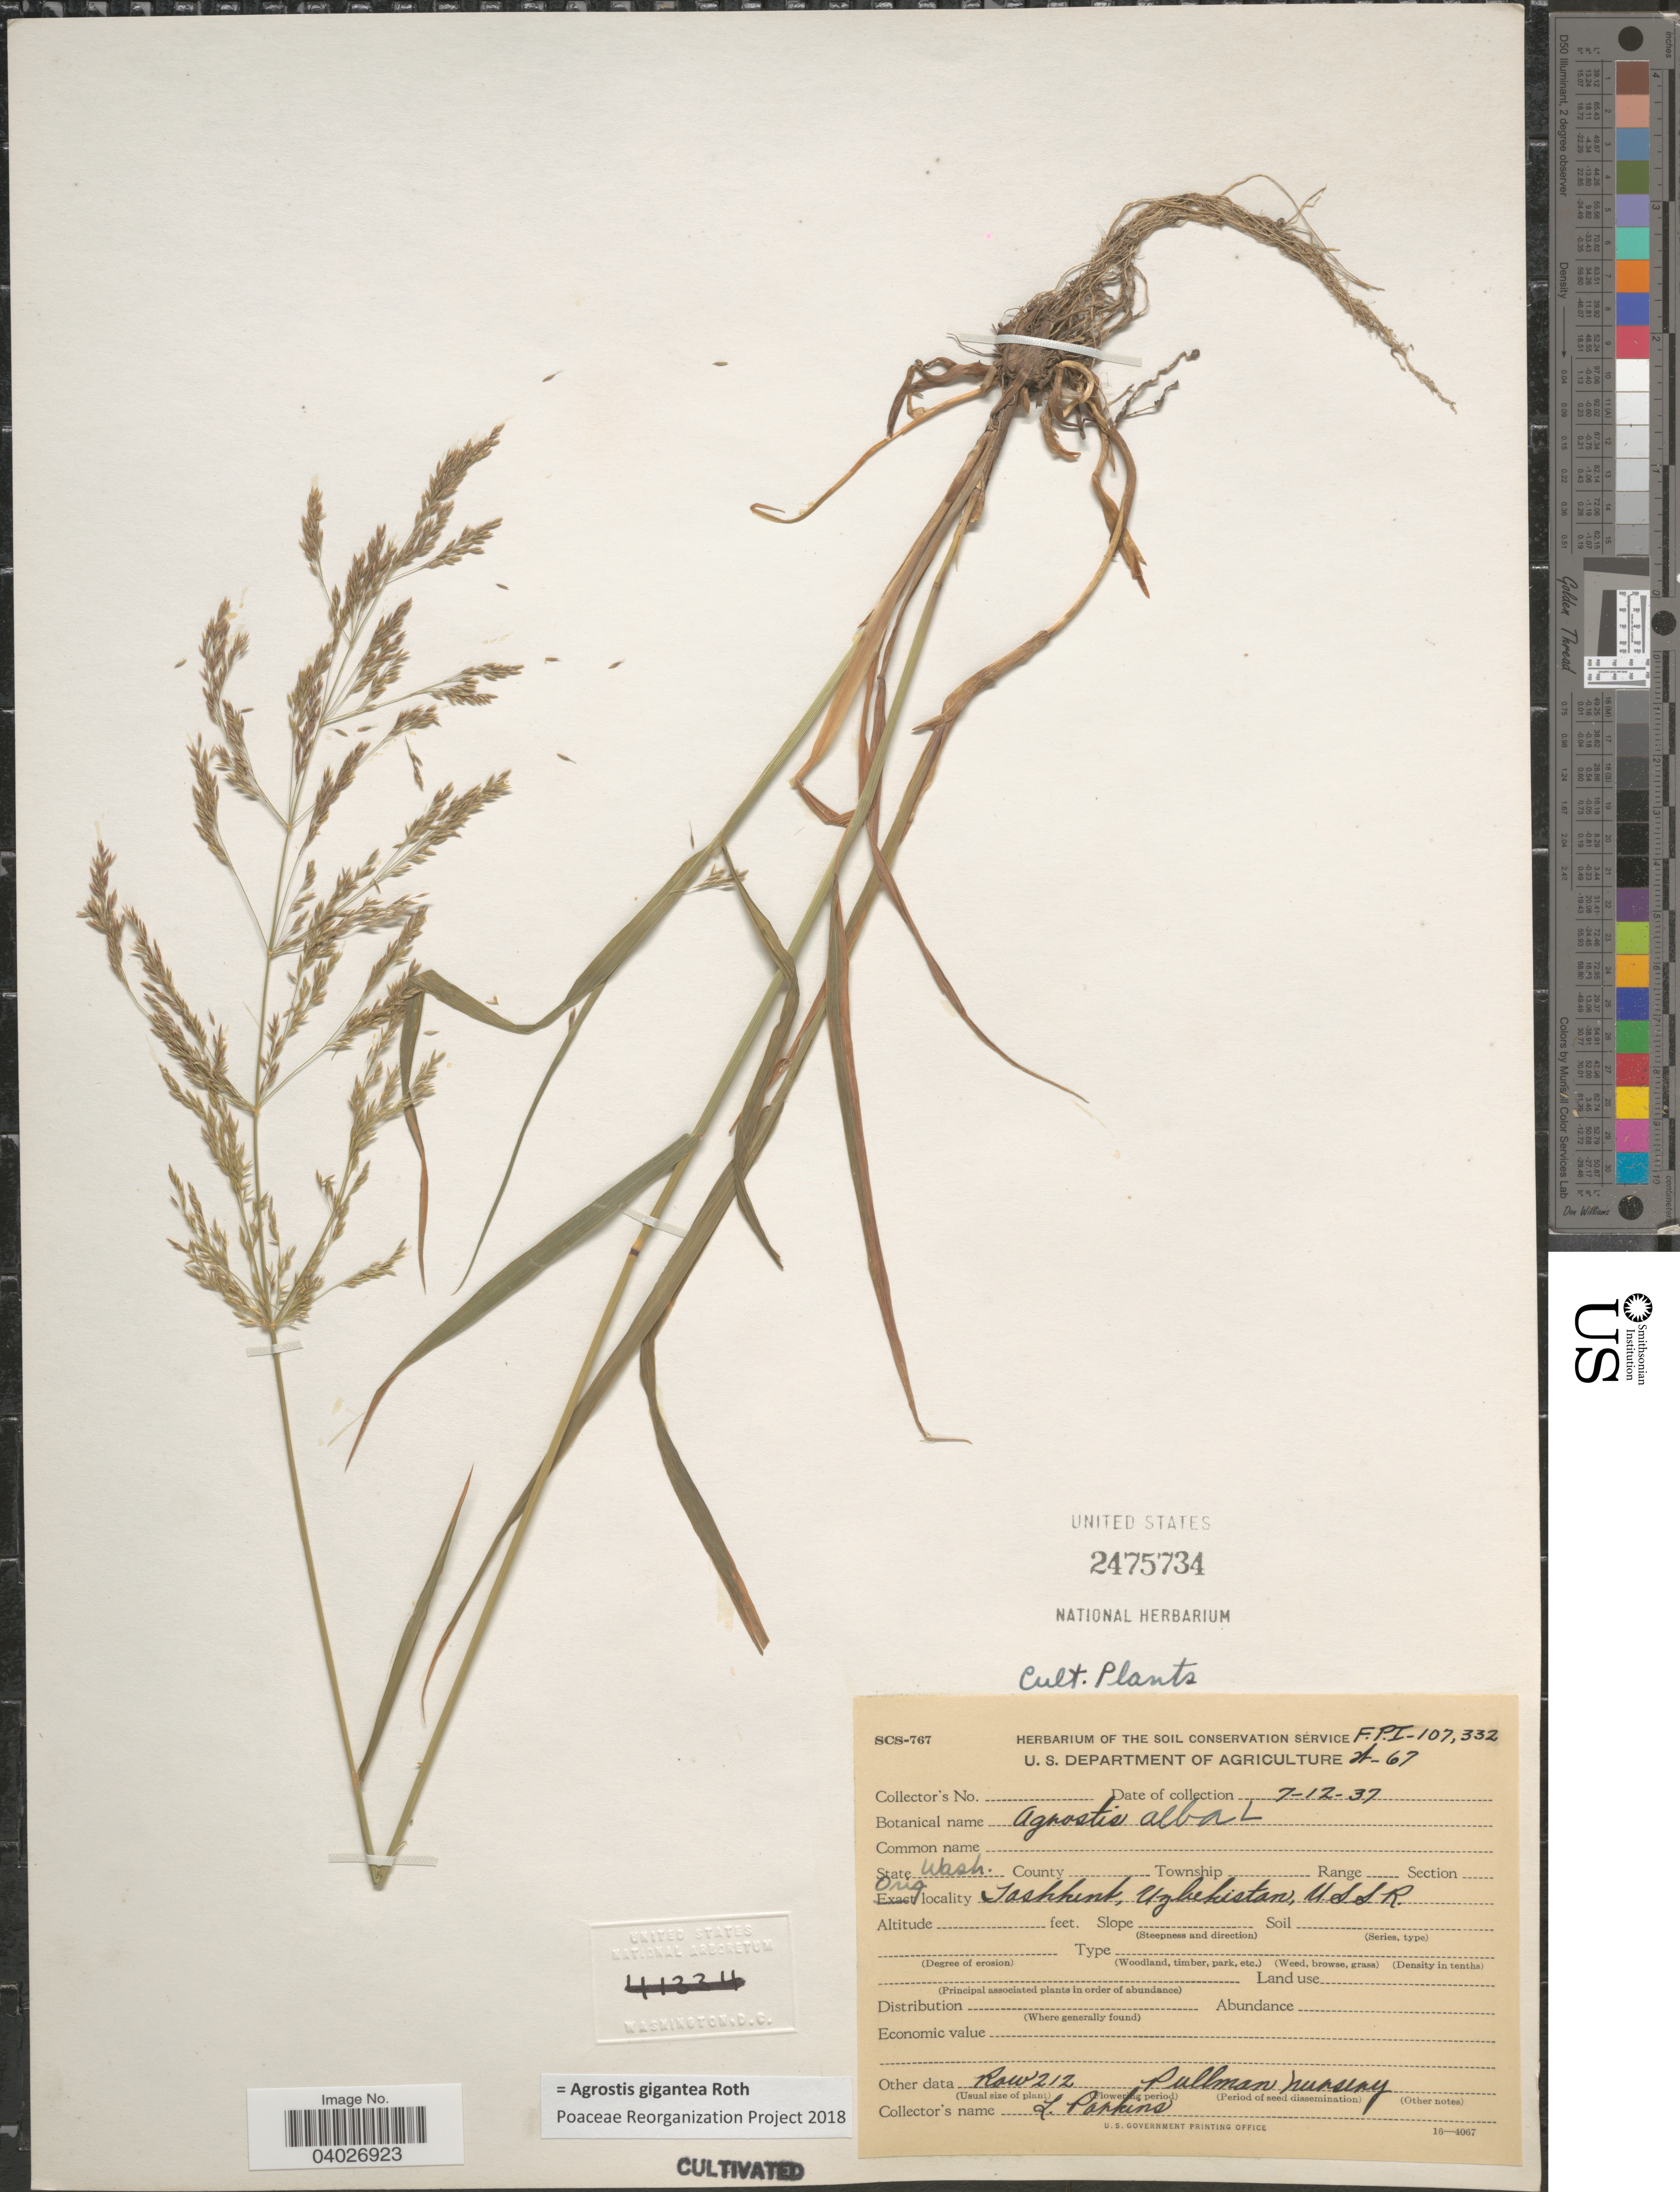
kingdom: Plantae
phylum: Tracheophyta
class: Liliopsida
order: Poales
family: Poaceae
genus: Agrostis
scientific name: Agrostis gigantea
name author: Roth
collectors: L. Parkins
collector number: FPI-107332/W-67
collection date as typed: Transcribed d/m/y: 12/7/37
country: United States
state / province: Washington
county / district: Whitman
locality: Row 212 Pullman nursery.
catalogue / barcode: US 2475734